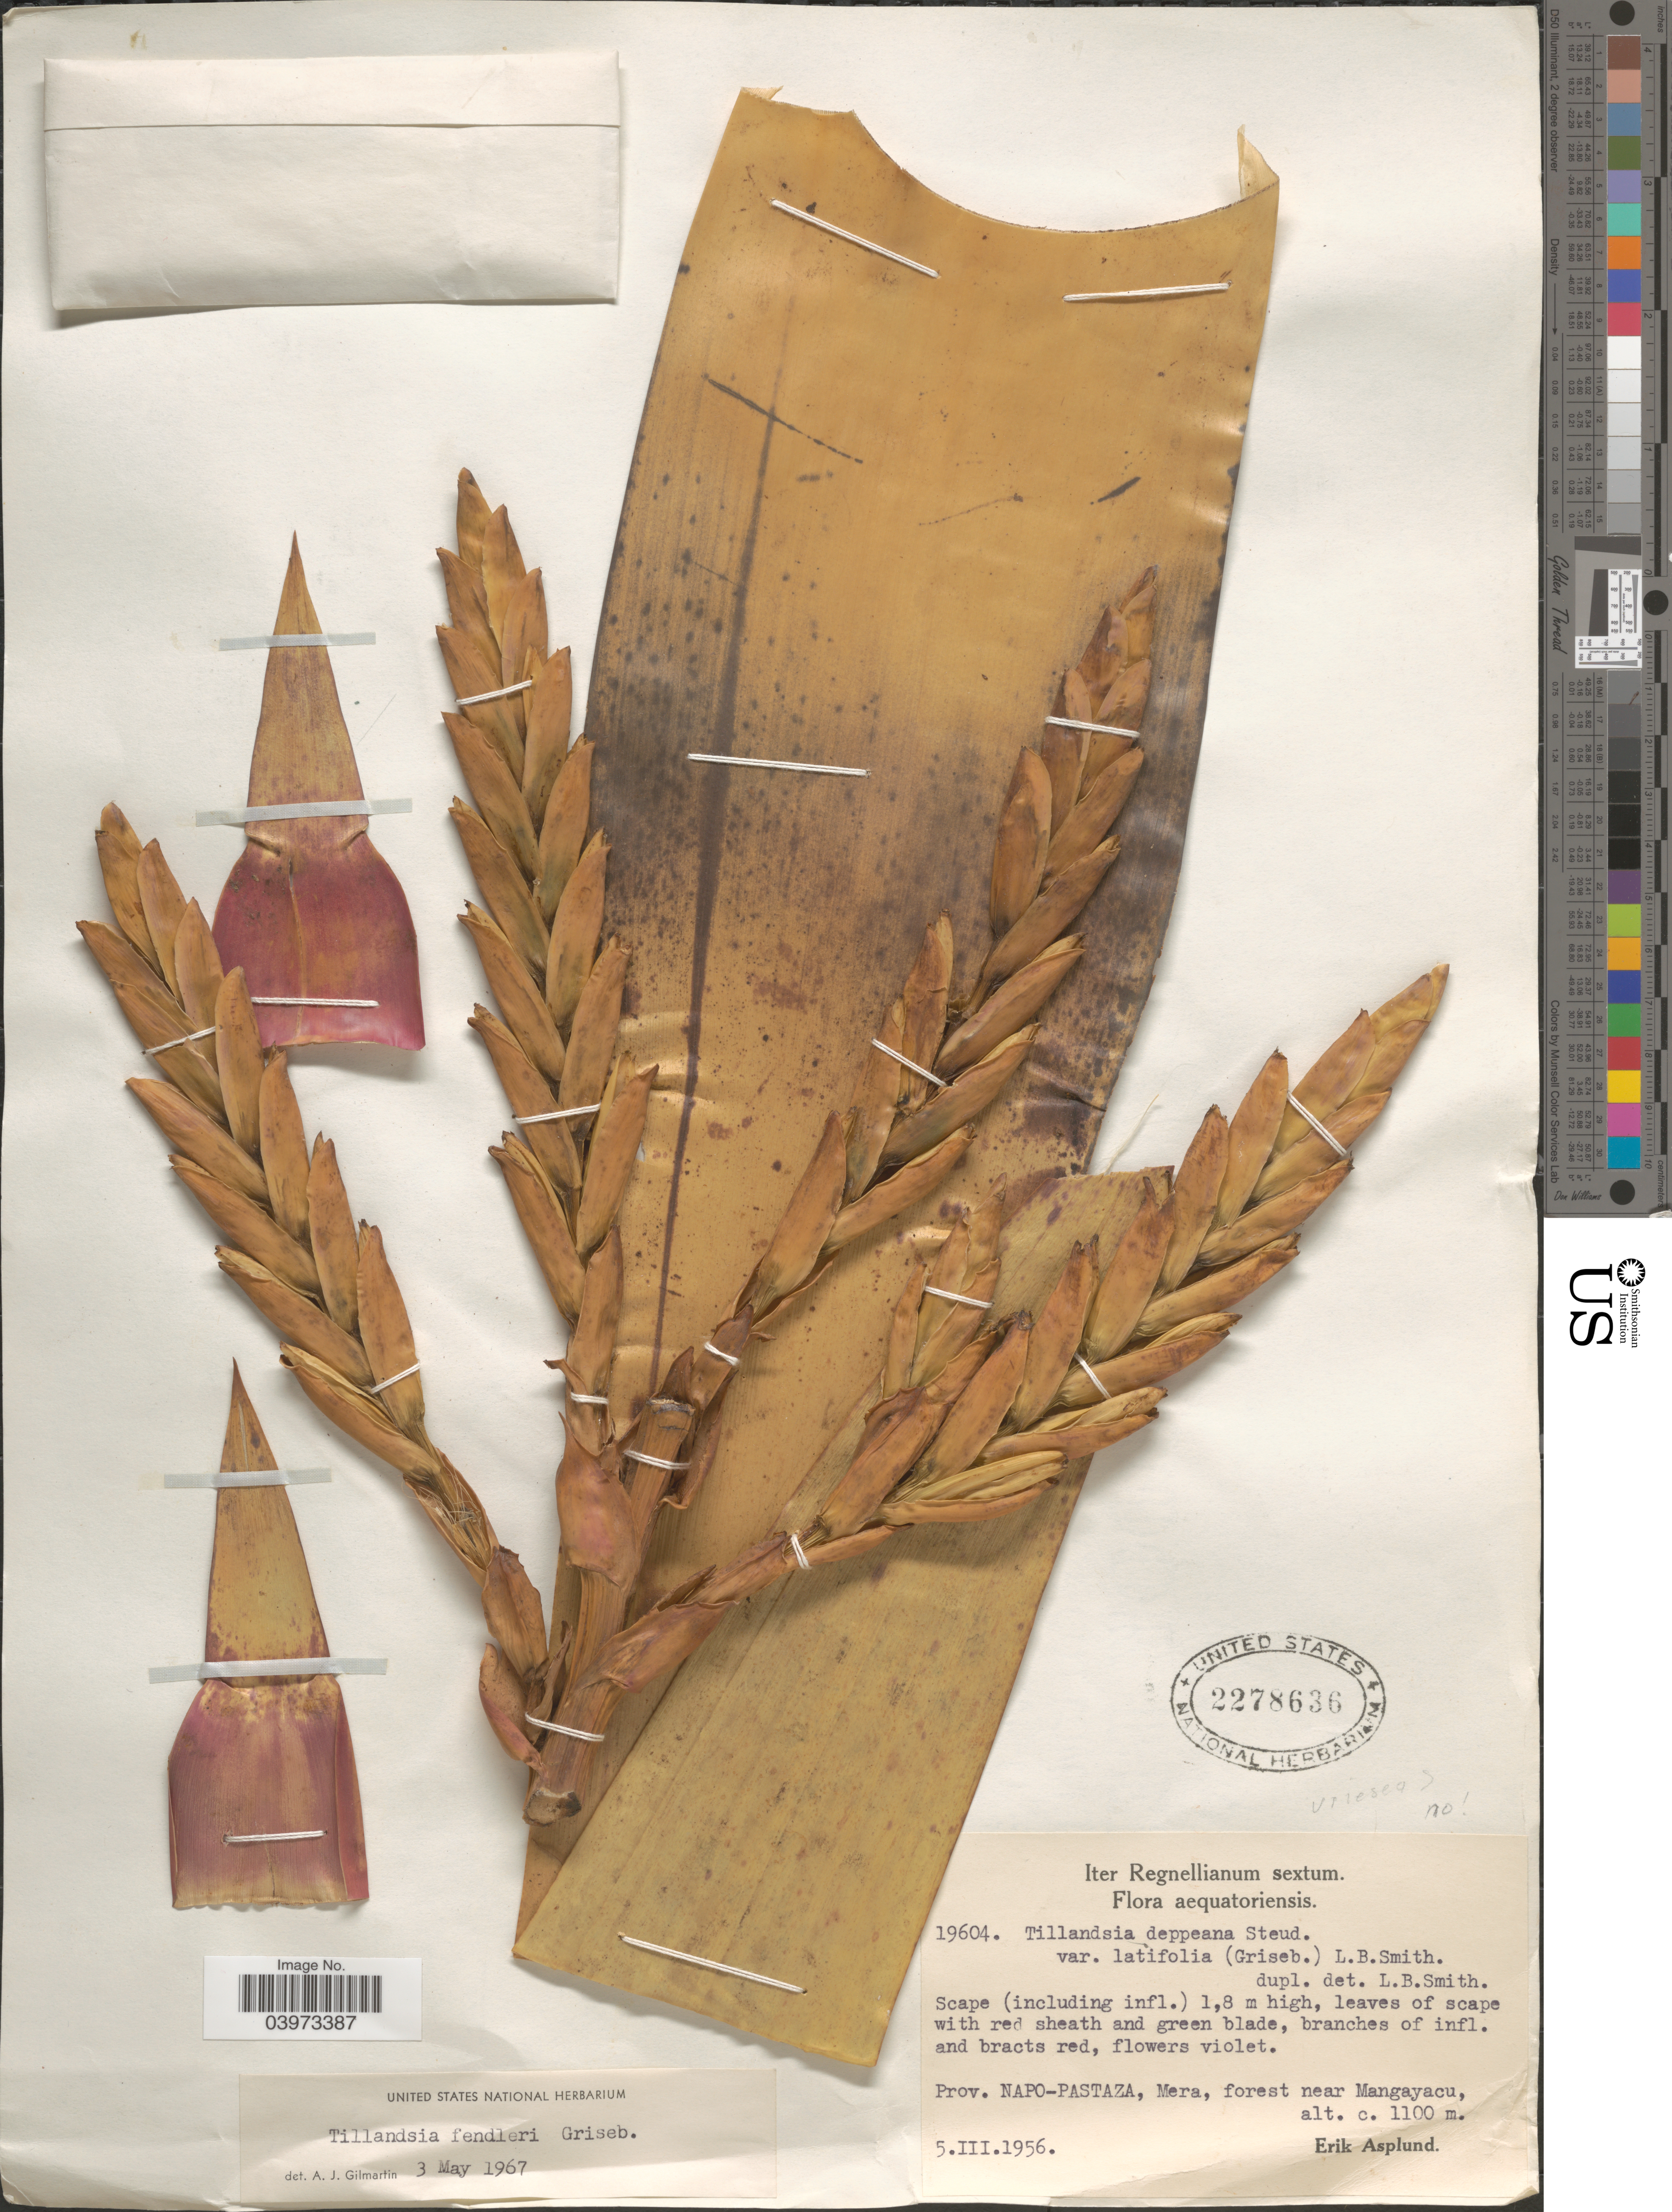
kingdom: Plantae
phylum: Tracheophyta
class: Liliopsida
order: Poales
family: Bromeliaceae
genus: Tillandsia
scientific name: Tillandsia fendleri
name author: Griseb.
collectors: E. Asplund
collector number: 19604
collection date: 1956-03-05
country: Ecuador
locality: Iter Regnellianum sextum. Prov. Napo-Pastaza, Mera, forest near Mangayacu.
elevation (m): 1100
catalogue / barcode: US 2278636